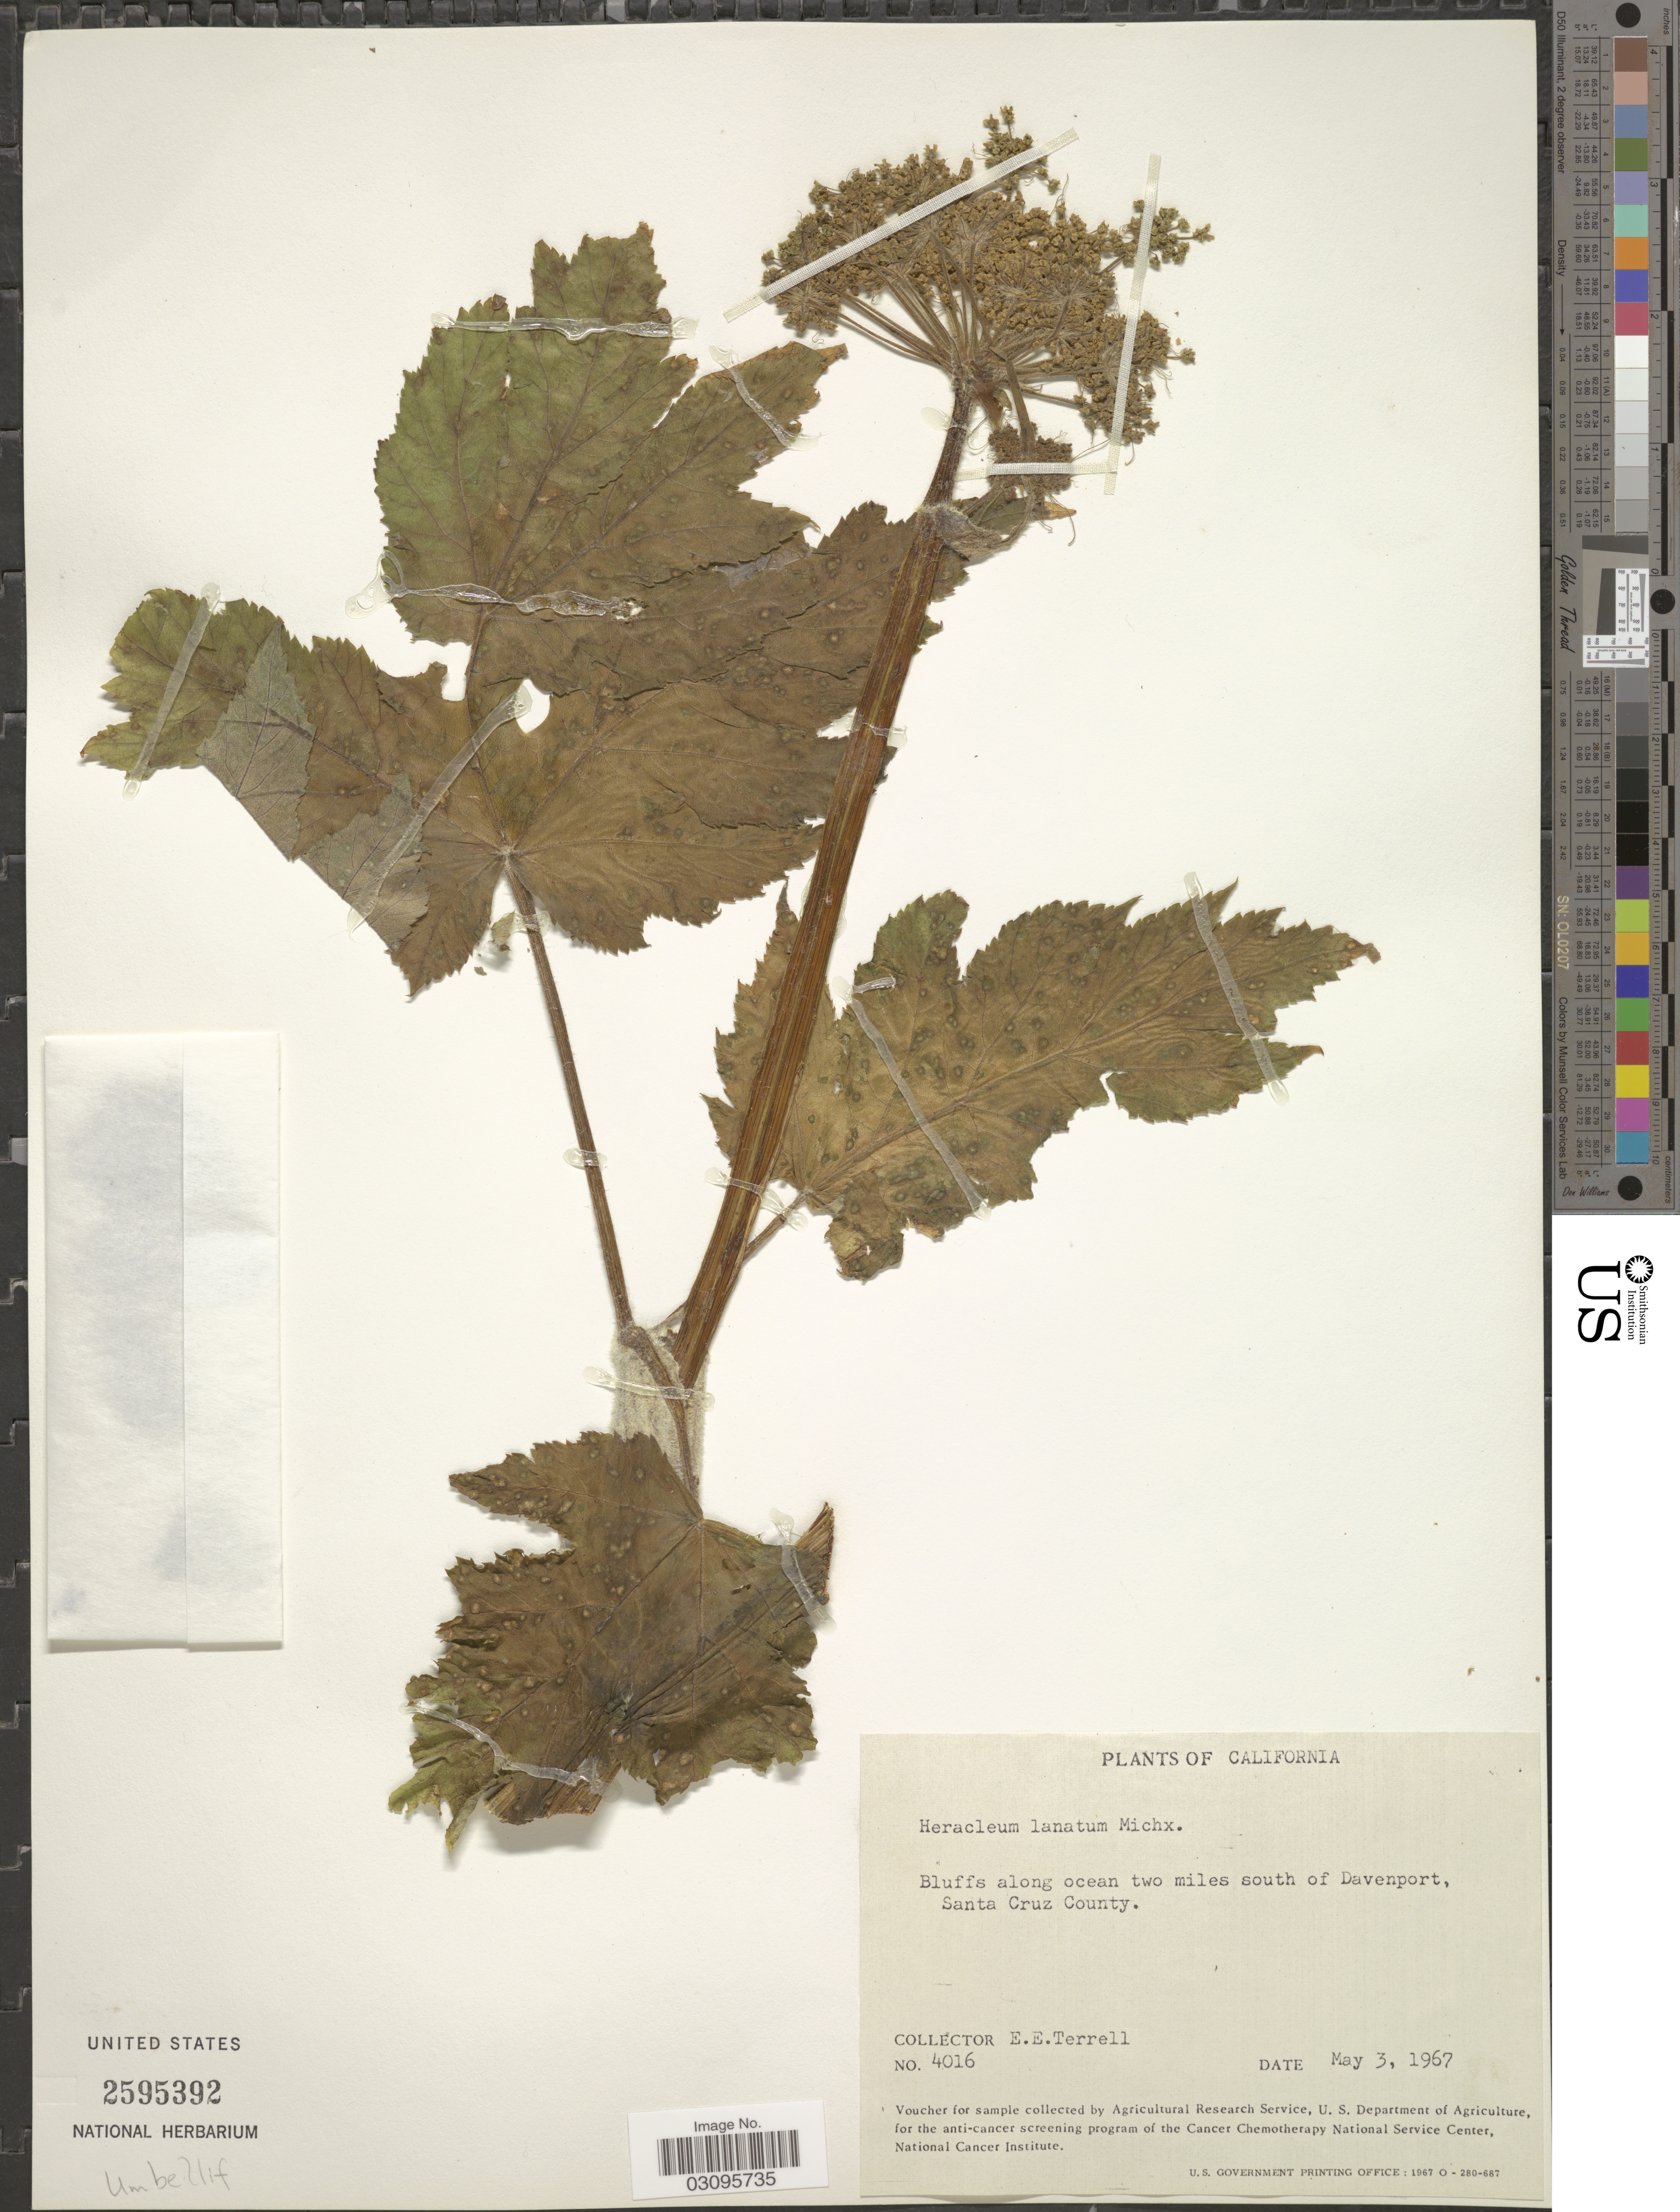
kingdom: Plantae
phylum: Tracheophyta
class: Magnoliopsida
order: Apiales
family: Apiaceae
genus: Heracleum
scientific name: Heracleum lanatum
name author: Michx.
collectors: E. E. Terrell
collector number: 4016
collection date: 1967-05-03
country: United States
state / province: California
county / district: Santa Cruz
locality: Bluffs along ocean two miles south of Davenport, Santa Cruz County.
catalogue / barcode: US 2595392